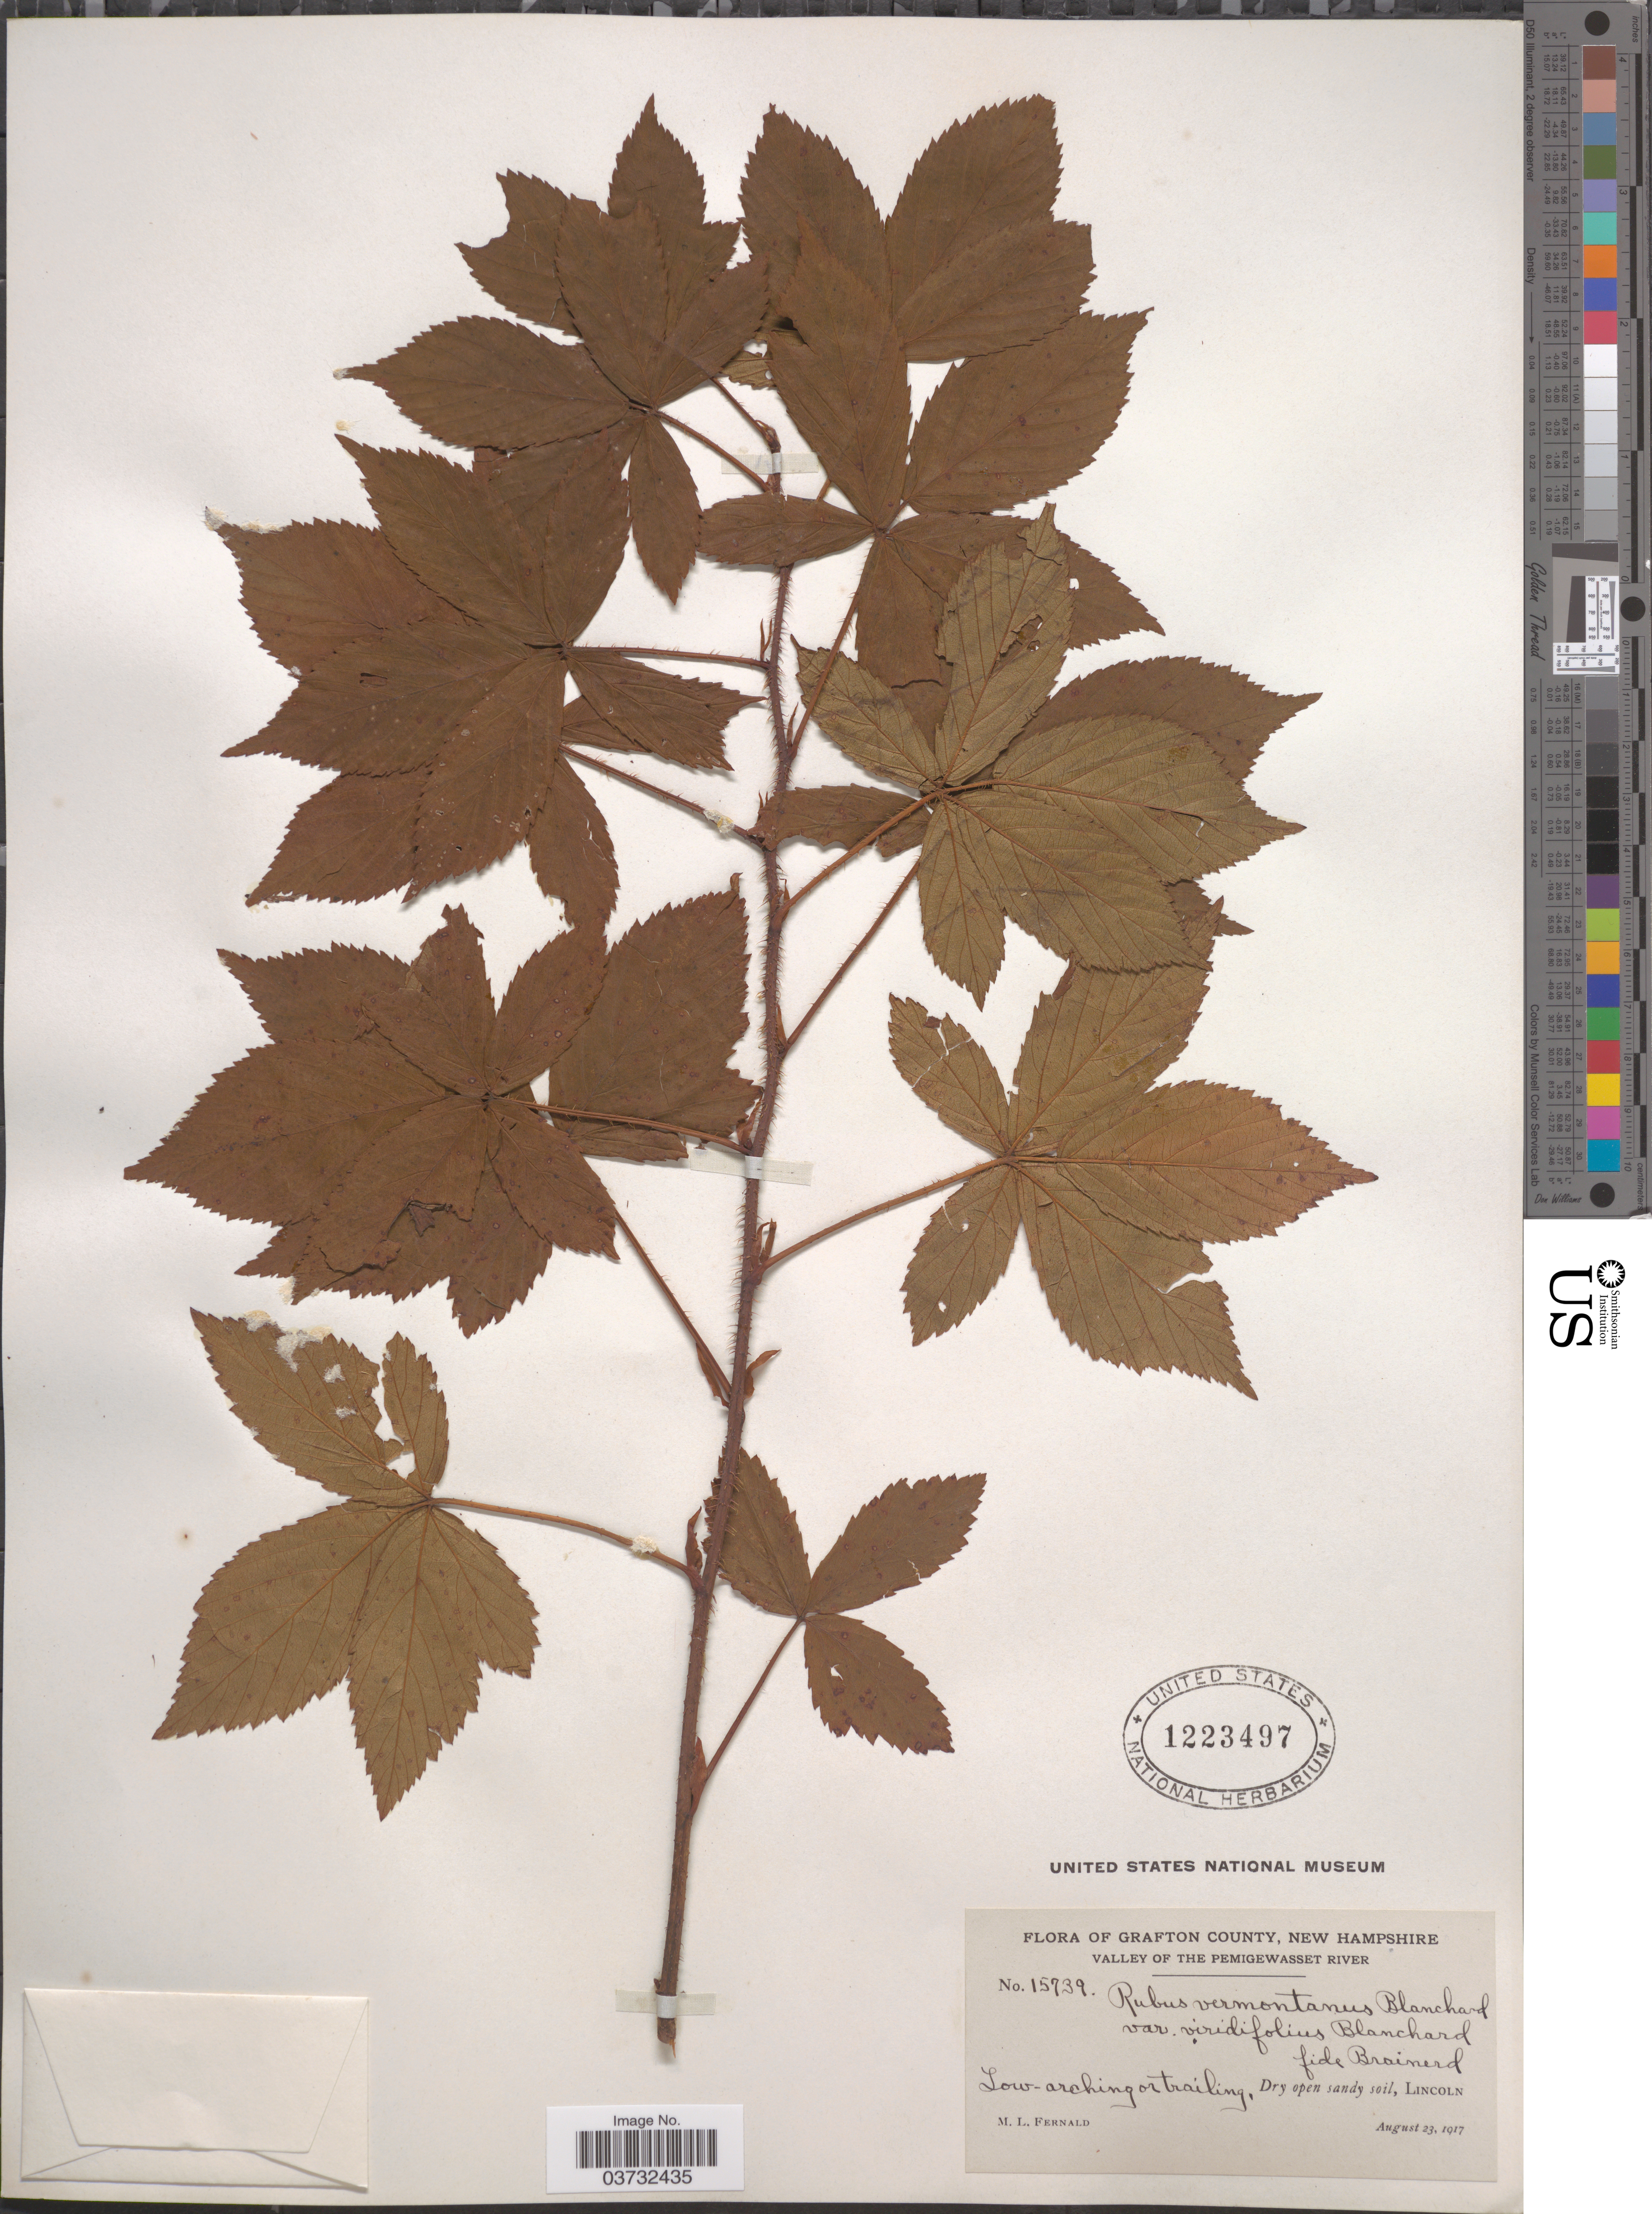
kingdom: Plantae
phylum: Tracheophyta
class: Magnoliopsida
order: Rosales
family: Rosaceae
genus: Rubus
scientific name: Rubus vermontanus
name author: Blanch.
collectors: M. L. Fernald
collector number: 15739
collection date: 1917-08-23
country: United States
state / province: New Hampshire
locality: Grafton County. Valley of the Pemigewasset River. Lincoln.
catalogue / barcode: US 1223497